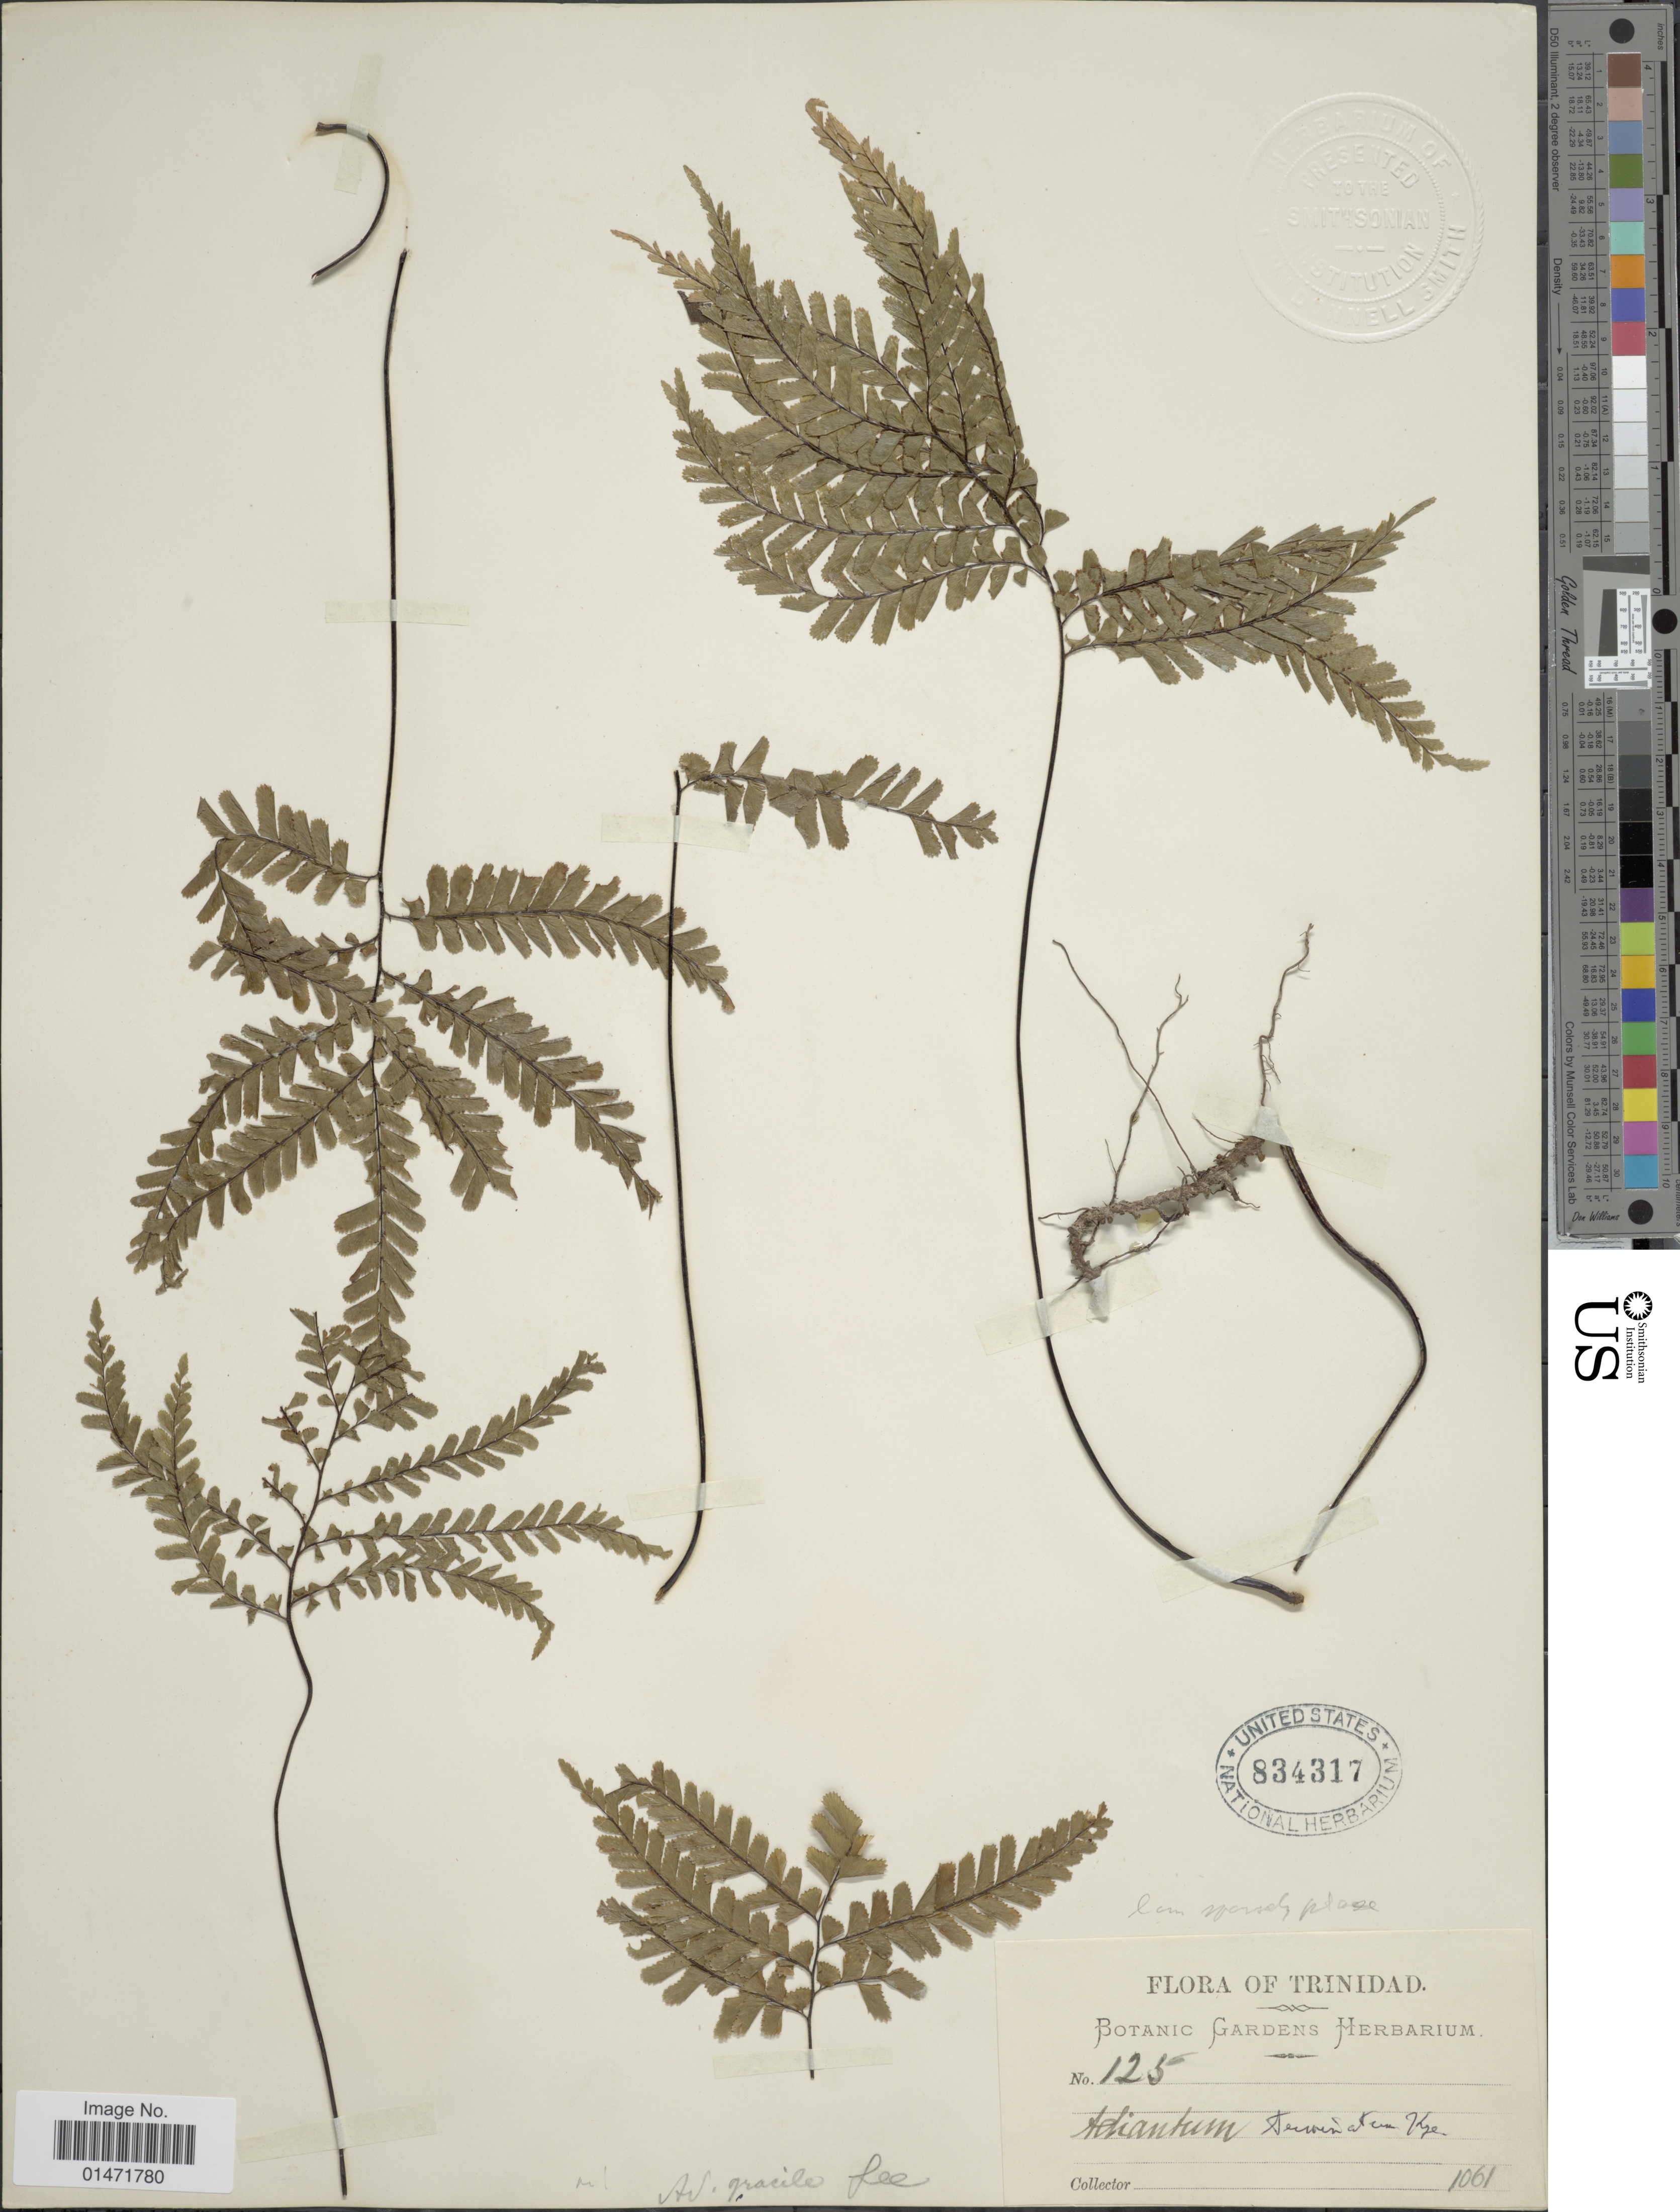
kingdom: Plantae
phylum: Tracheophyta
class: Polypodiopsida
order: Polypodiales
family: Pteridaceae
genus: Adiantum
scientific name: Adiantum terminatum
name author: Kunze ex Miq.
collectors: Botanic Gardens Herbarium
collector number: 125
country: Trinidad and Tobago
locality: Trinidad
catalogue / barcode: US 834317